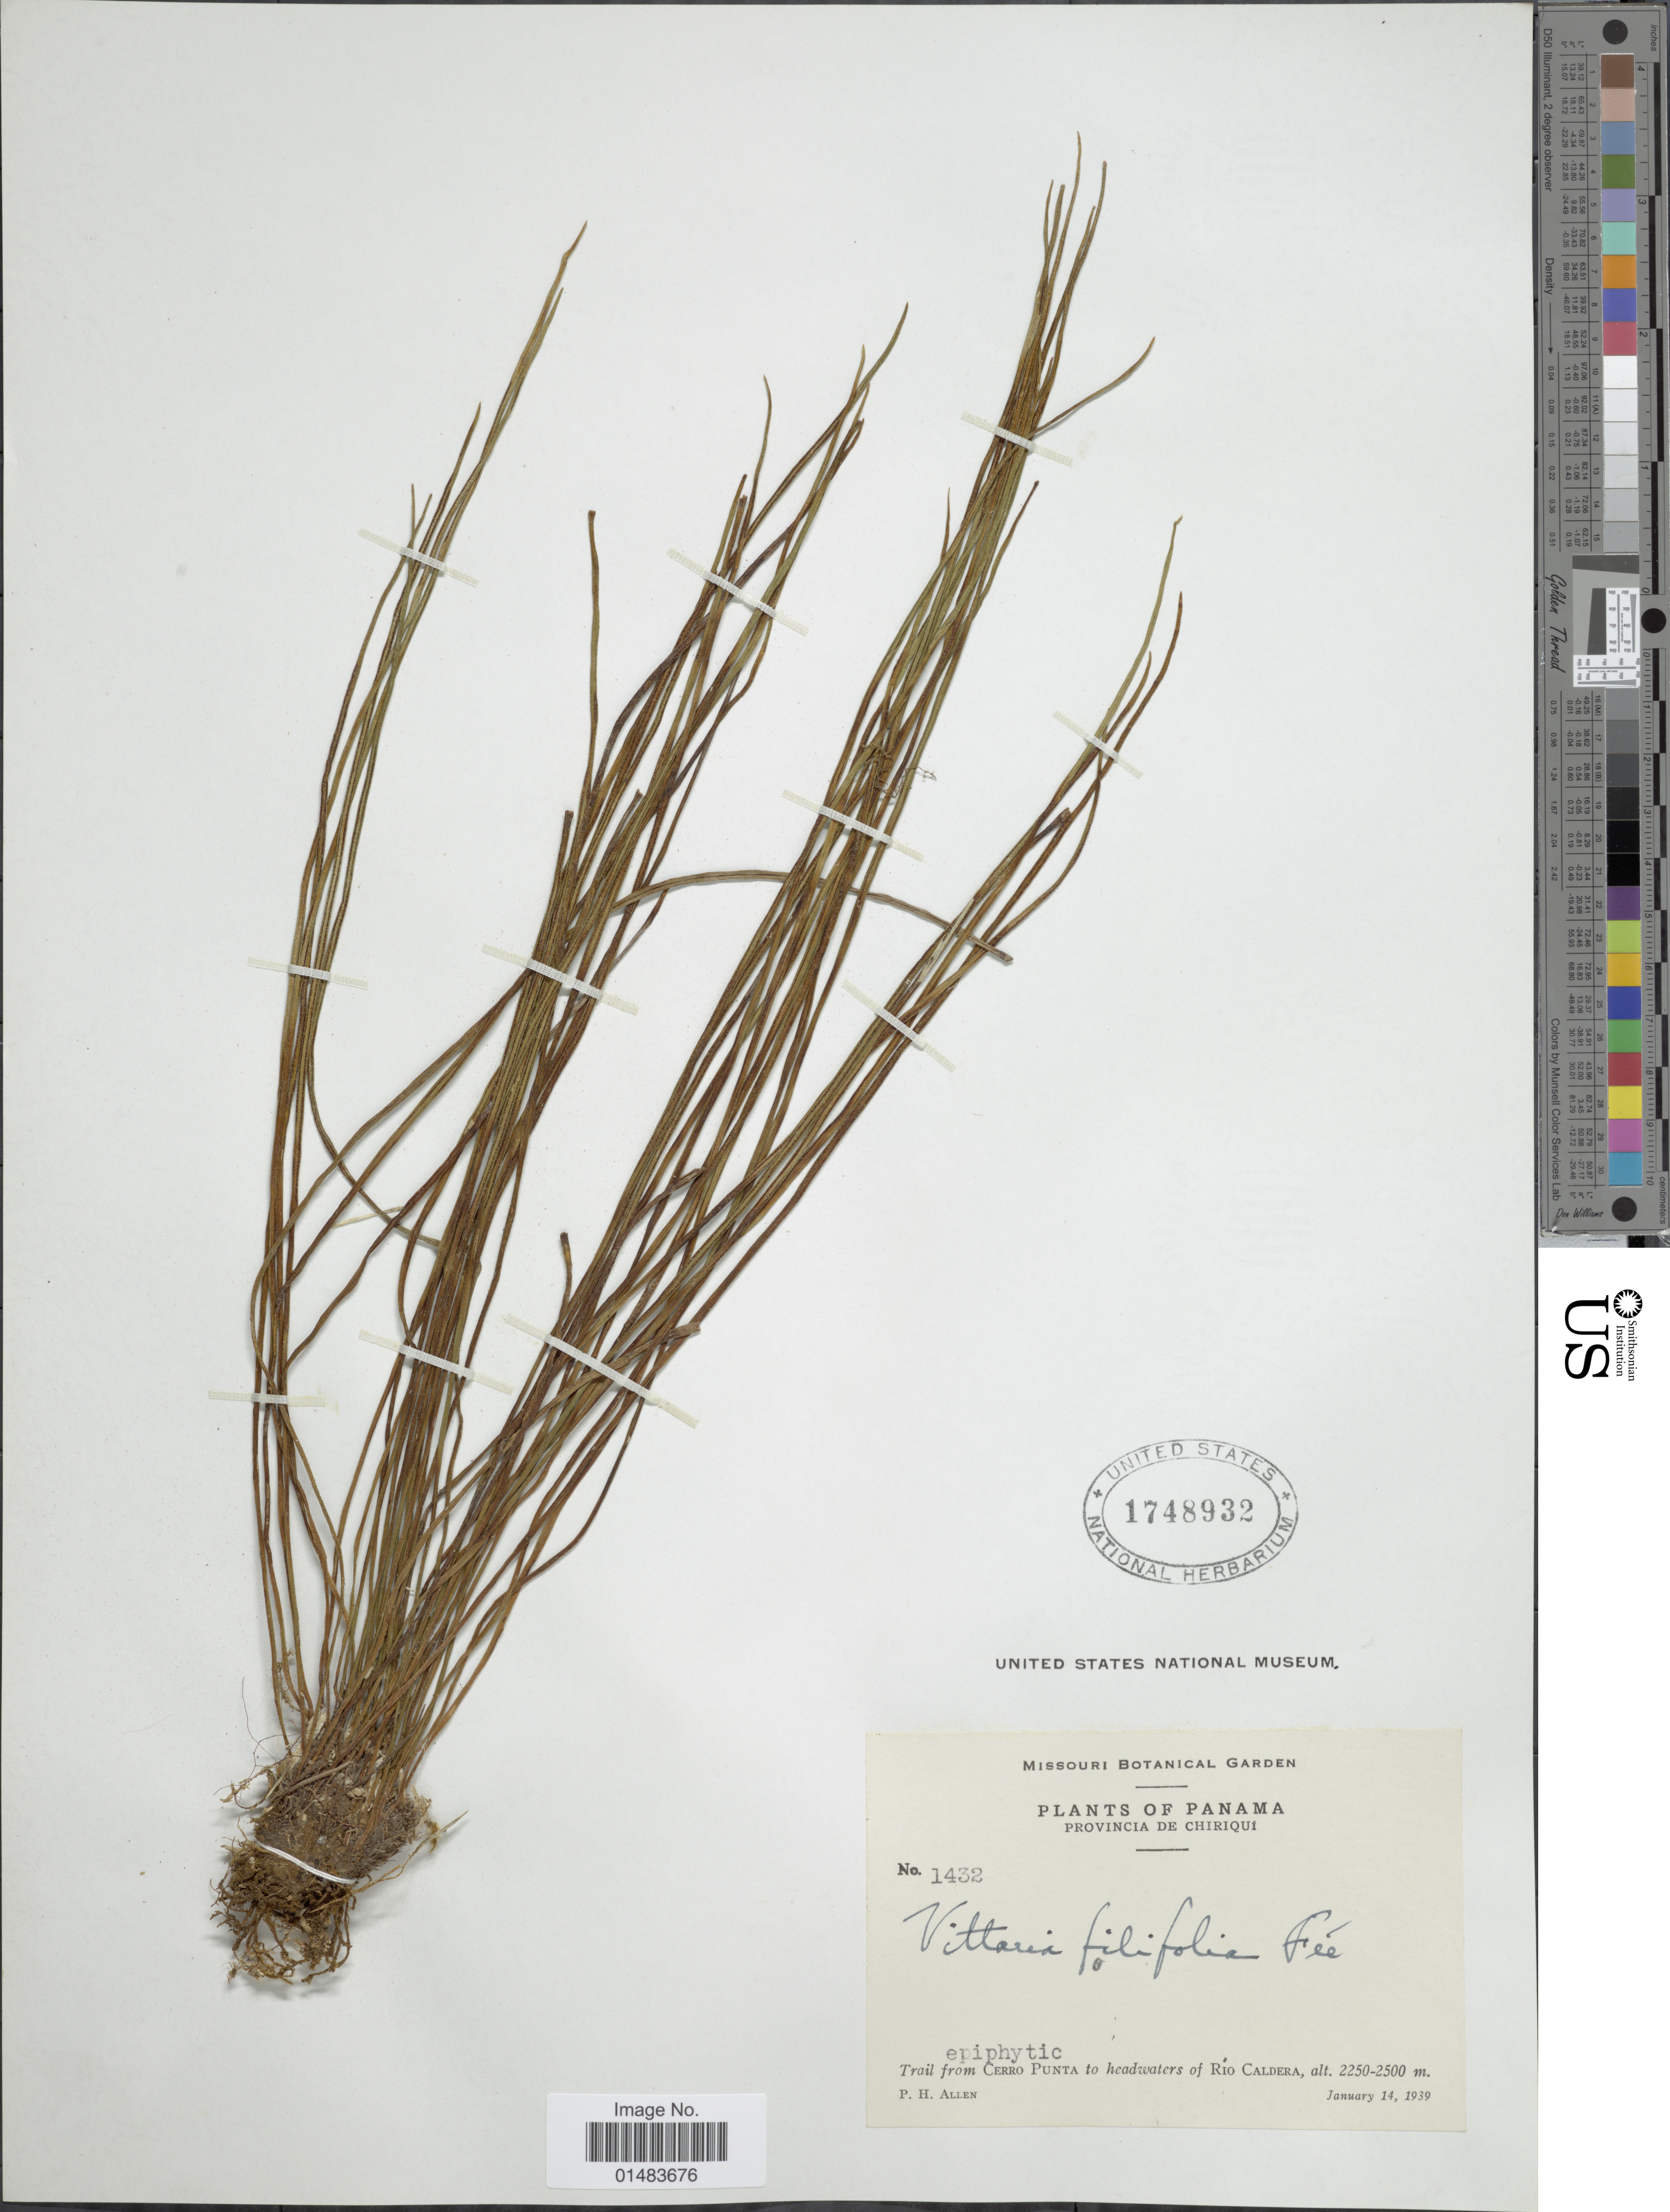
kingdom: Plantae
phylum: Tracheophyta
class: Polypodiopsida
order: Polypodiales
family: Pteridaceae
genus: Vittaria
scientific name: Vittaria graminifolia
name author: Kaulf.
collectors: P. H. Allen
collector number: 1432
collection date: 1939-01-14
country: Panama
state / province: Chiriqui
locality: Plants of Panama, Epiphytic, trail from Cerro Punta to headwaters of Rio Caldera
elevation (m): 2250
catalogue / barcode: US 1748932